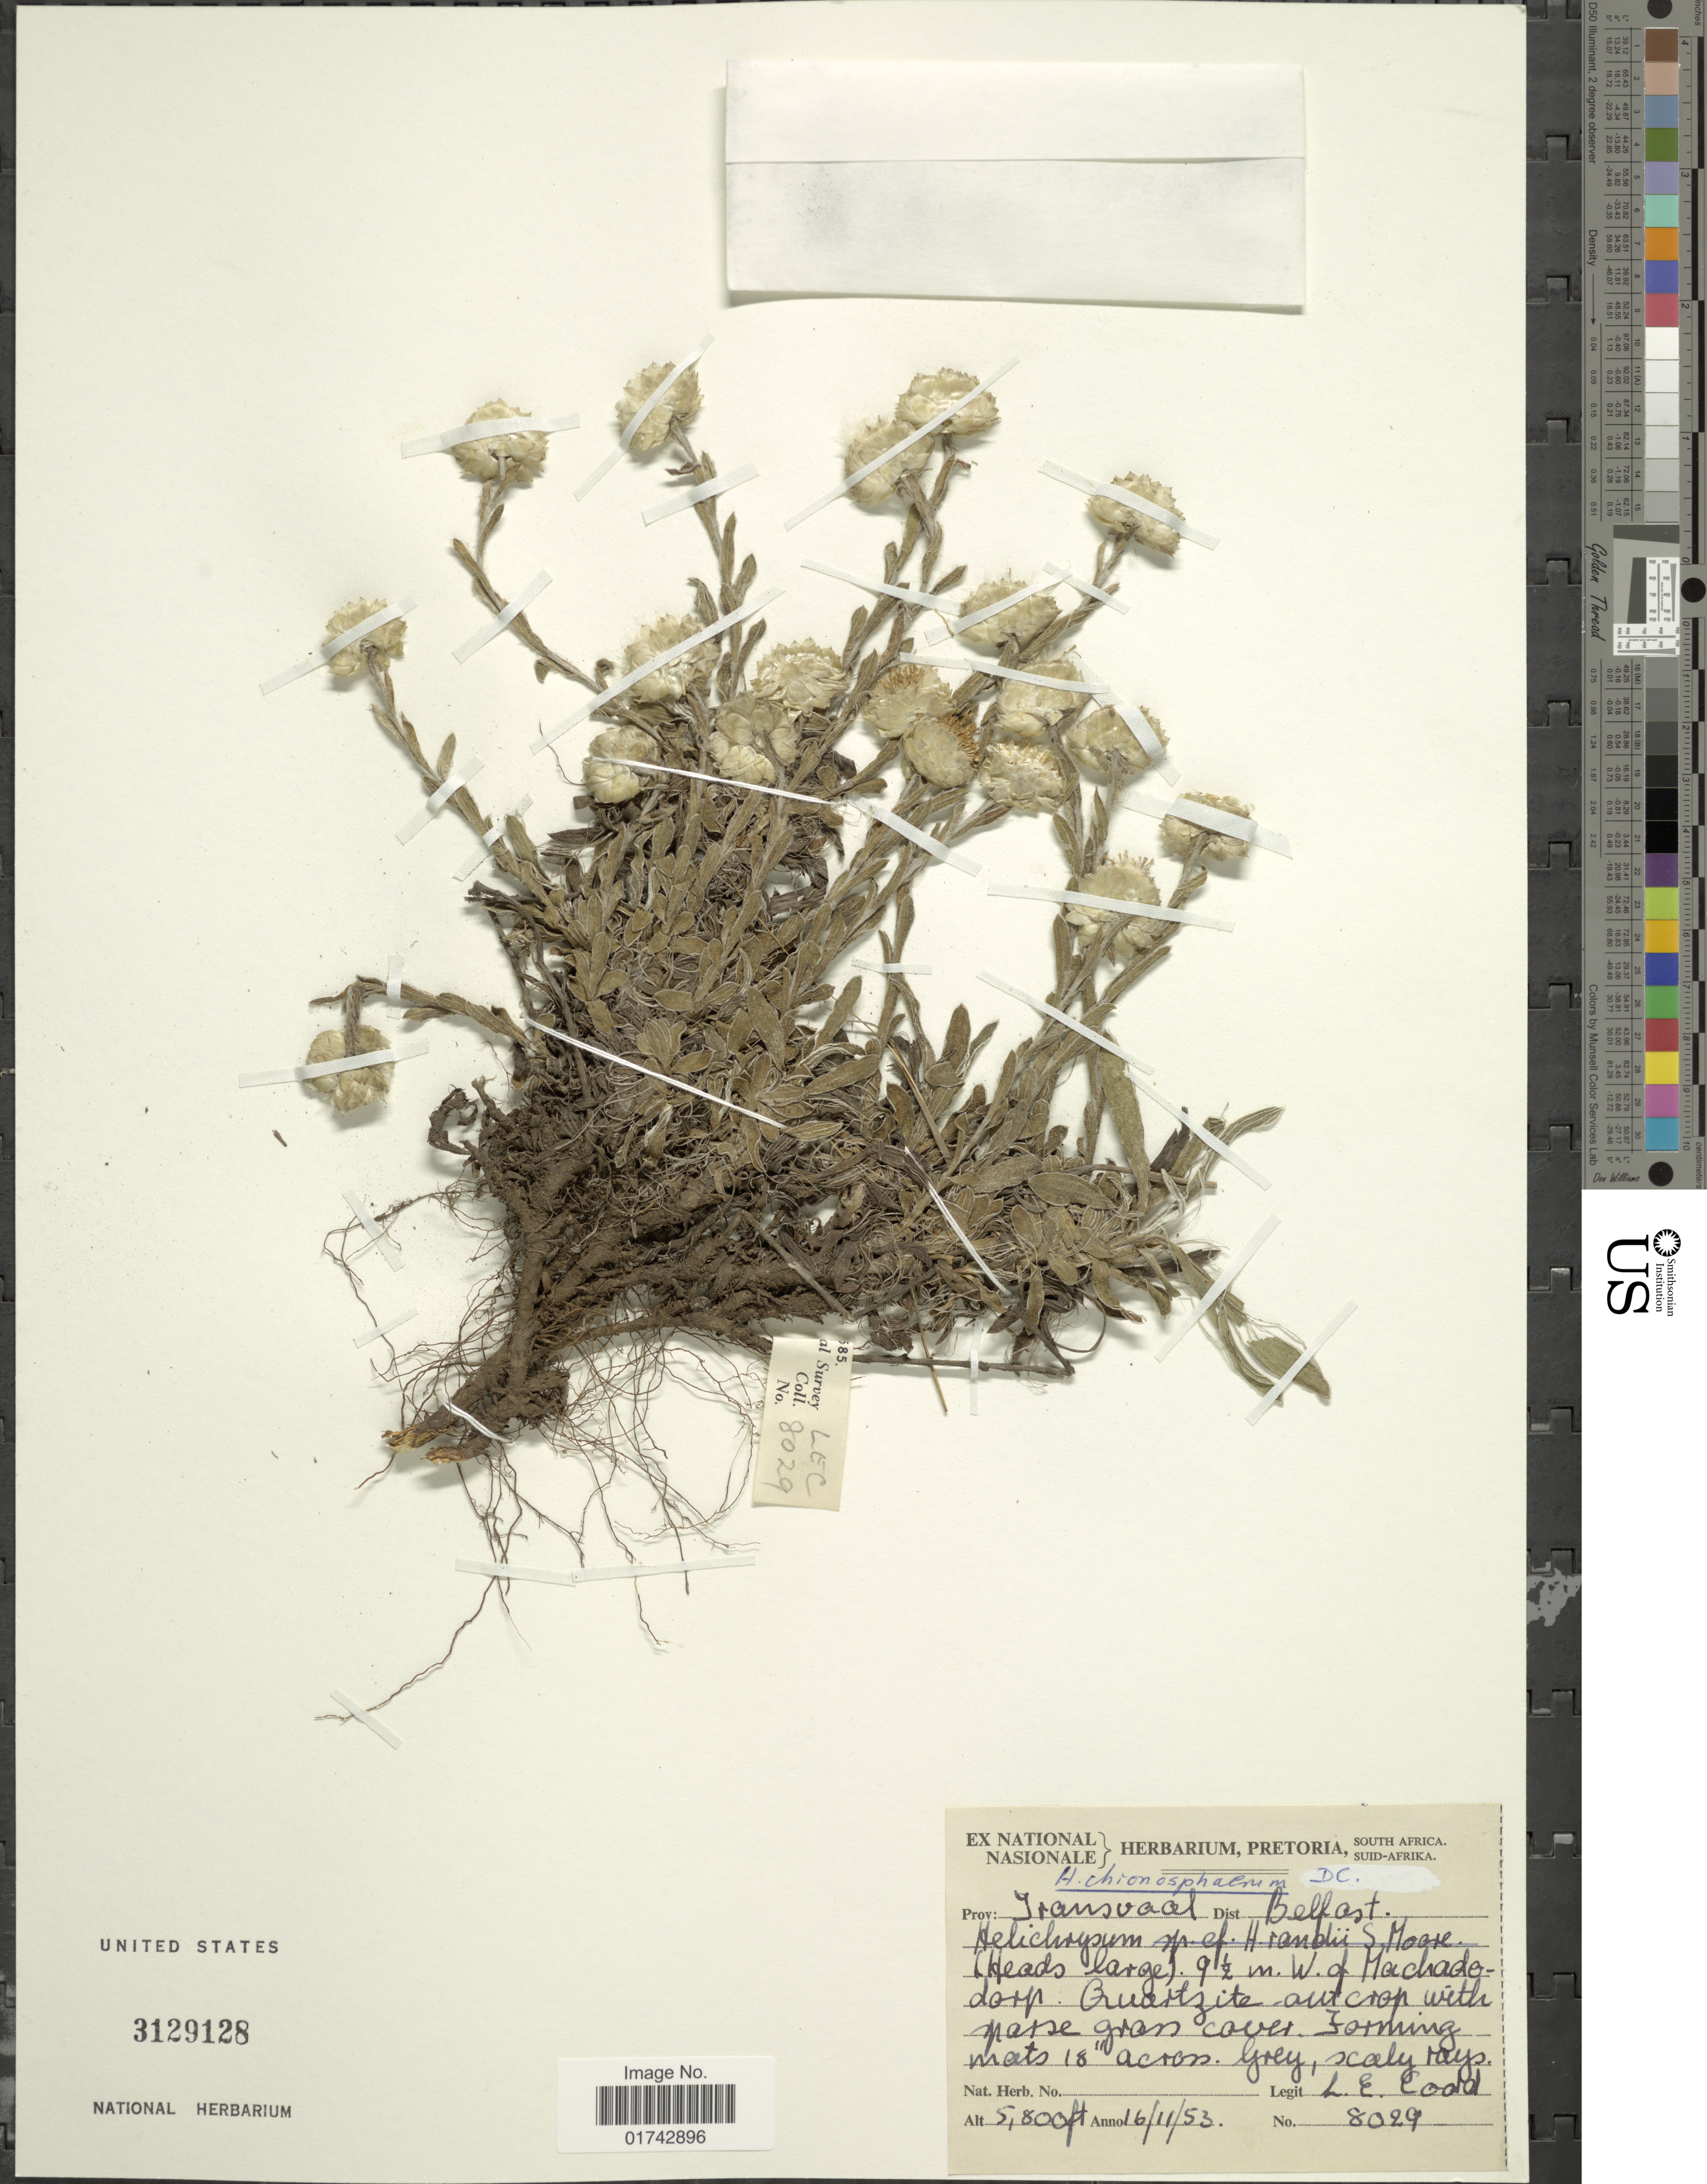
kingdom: Plantae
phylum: Tracheophyta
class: Magnoliopsida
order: Asterales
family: Asteraceae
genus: Helichrysum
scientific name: Helichrysum chionosphaerum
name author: DC.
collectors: L. Codd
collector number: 8029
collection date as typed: Transcribed d/m/y: 16/11/53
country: South Africa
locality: Prov. Transvaal. Dist. Bellast. 9½ m. W. of Machadodorp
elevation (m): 1768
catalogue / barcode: US 3129128